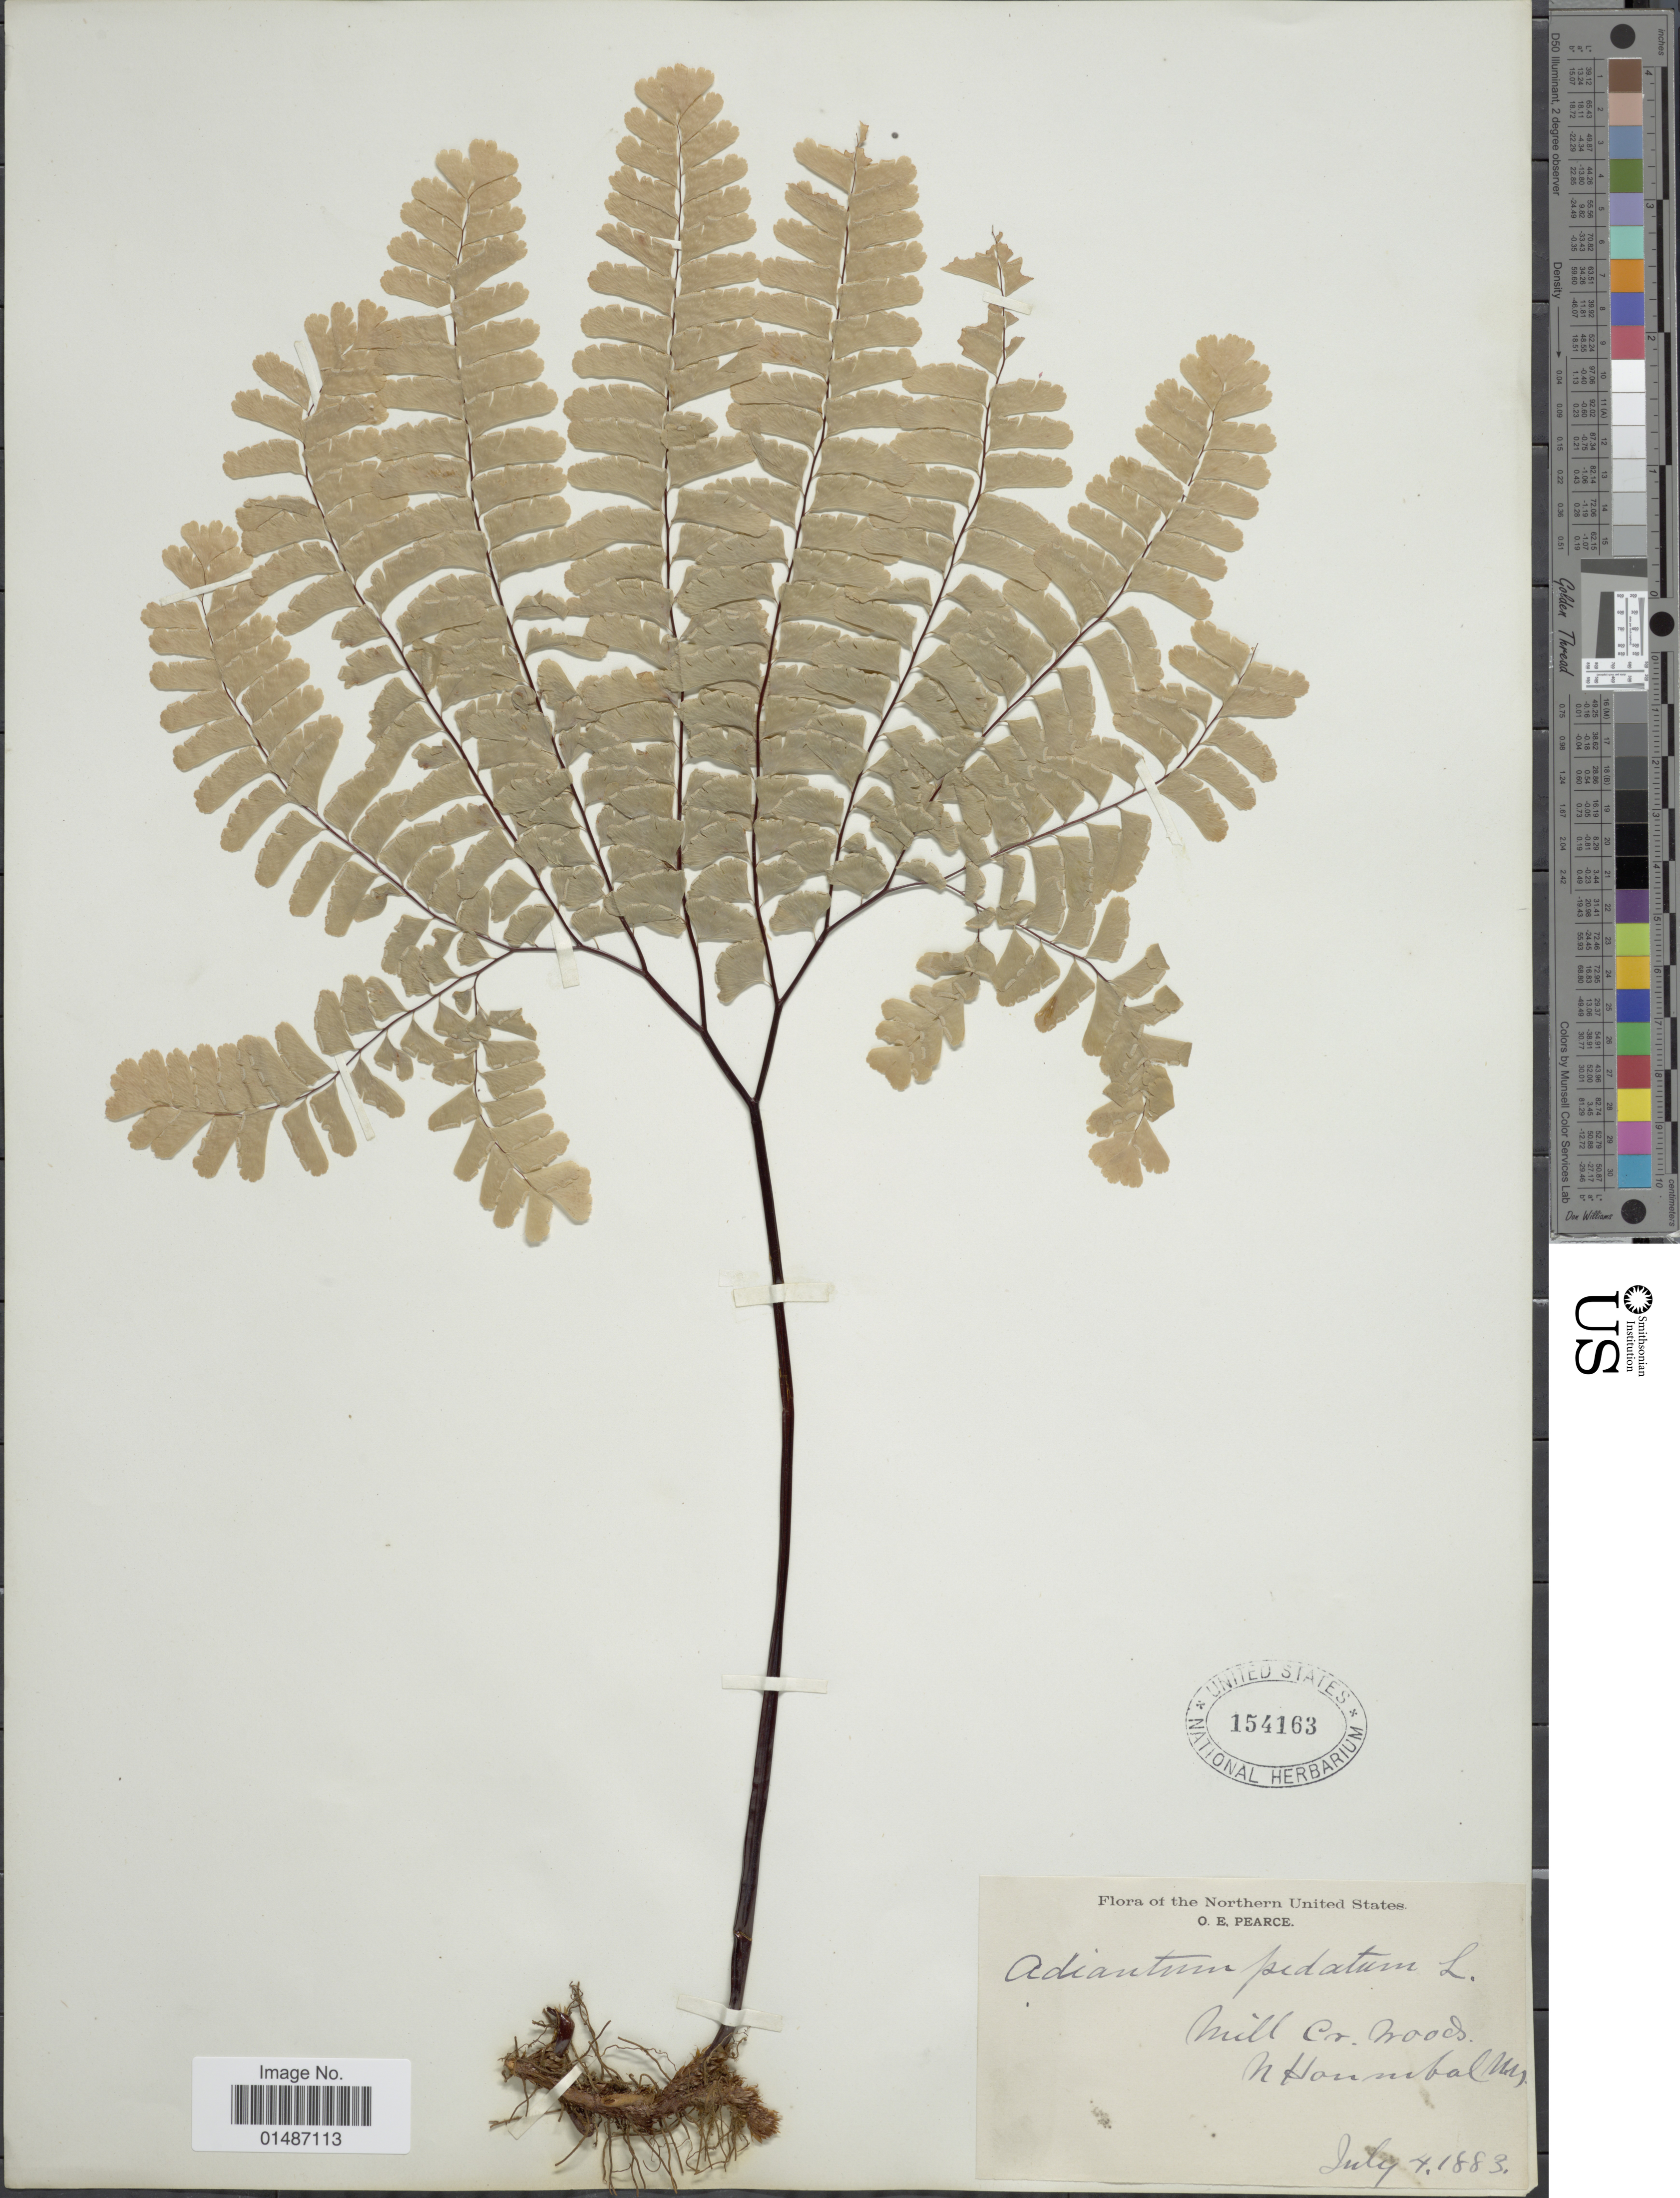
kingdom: Plantae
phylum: Tracheophyta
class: Polypodiopsida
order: Polypodiales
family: Pteridaceae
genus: Adiantum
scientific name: Adiantum pedatum var. pedatum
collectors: O. E. Pearce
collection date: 1883-07-04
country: United States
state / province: Missouri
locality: Northern United States. Mill Co. woods. N Hannibal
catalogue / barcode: US 154163